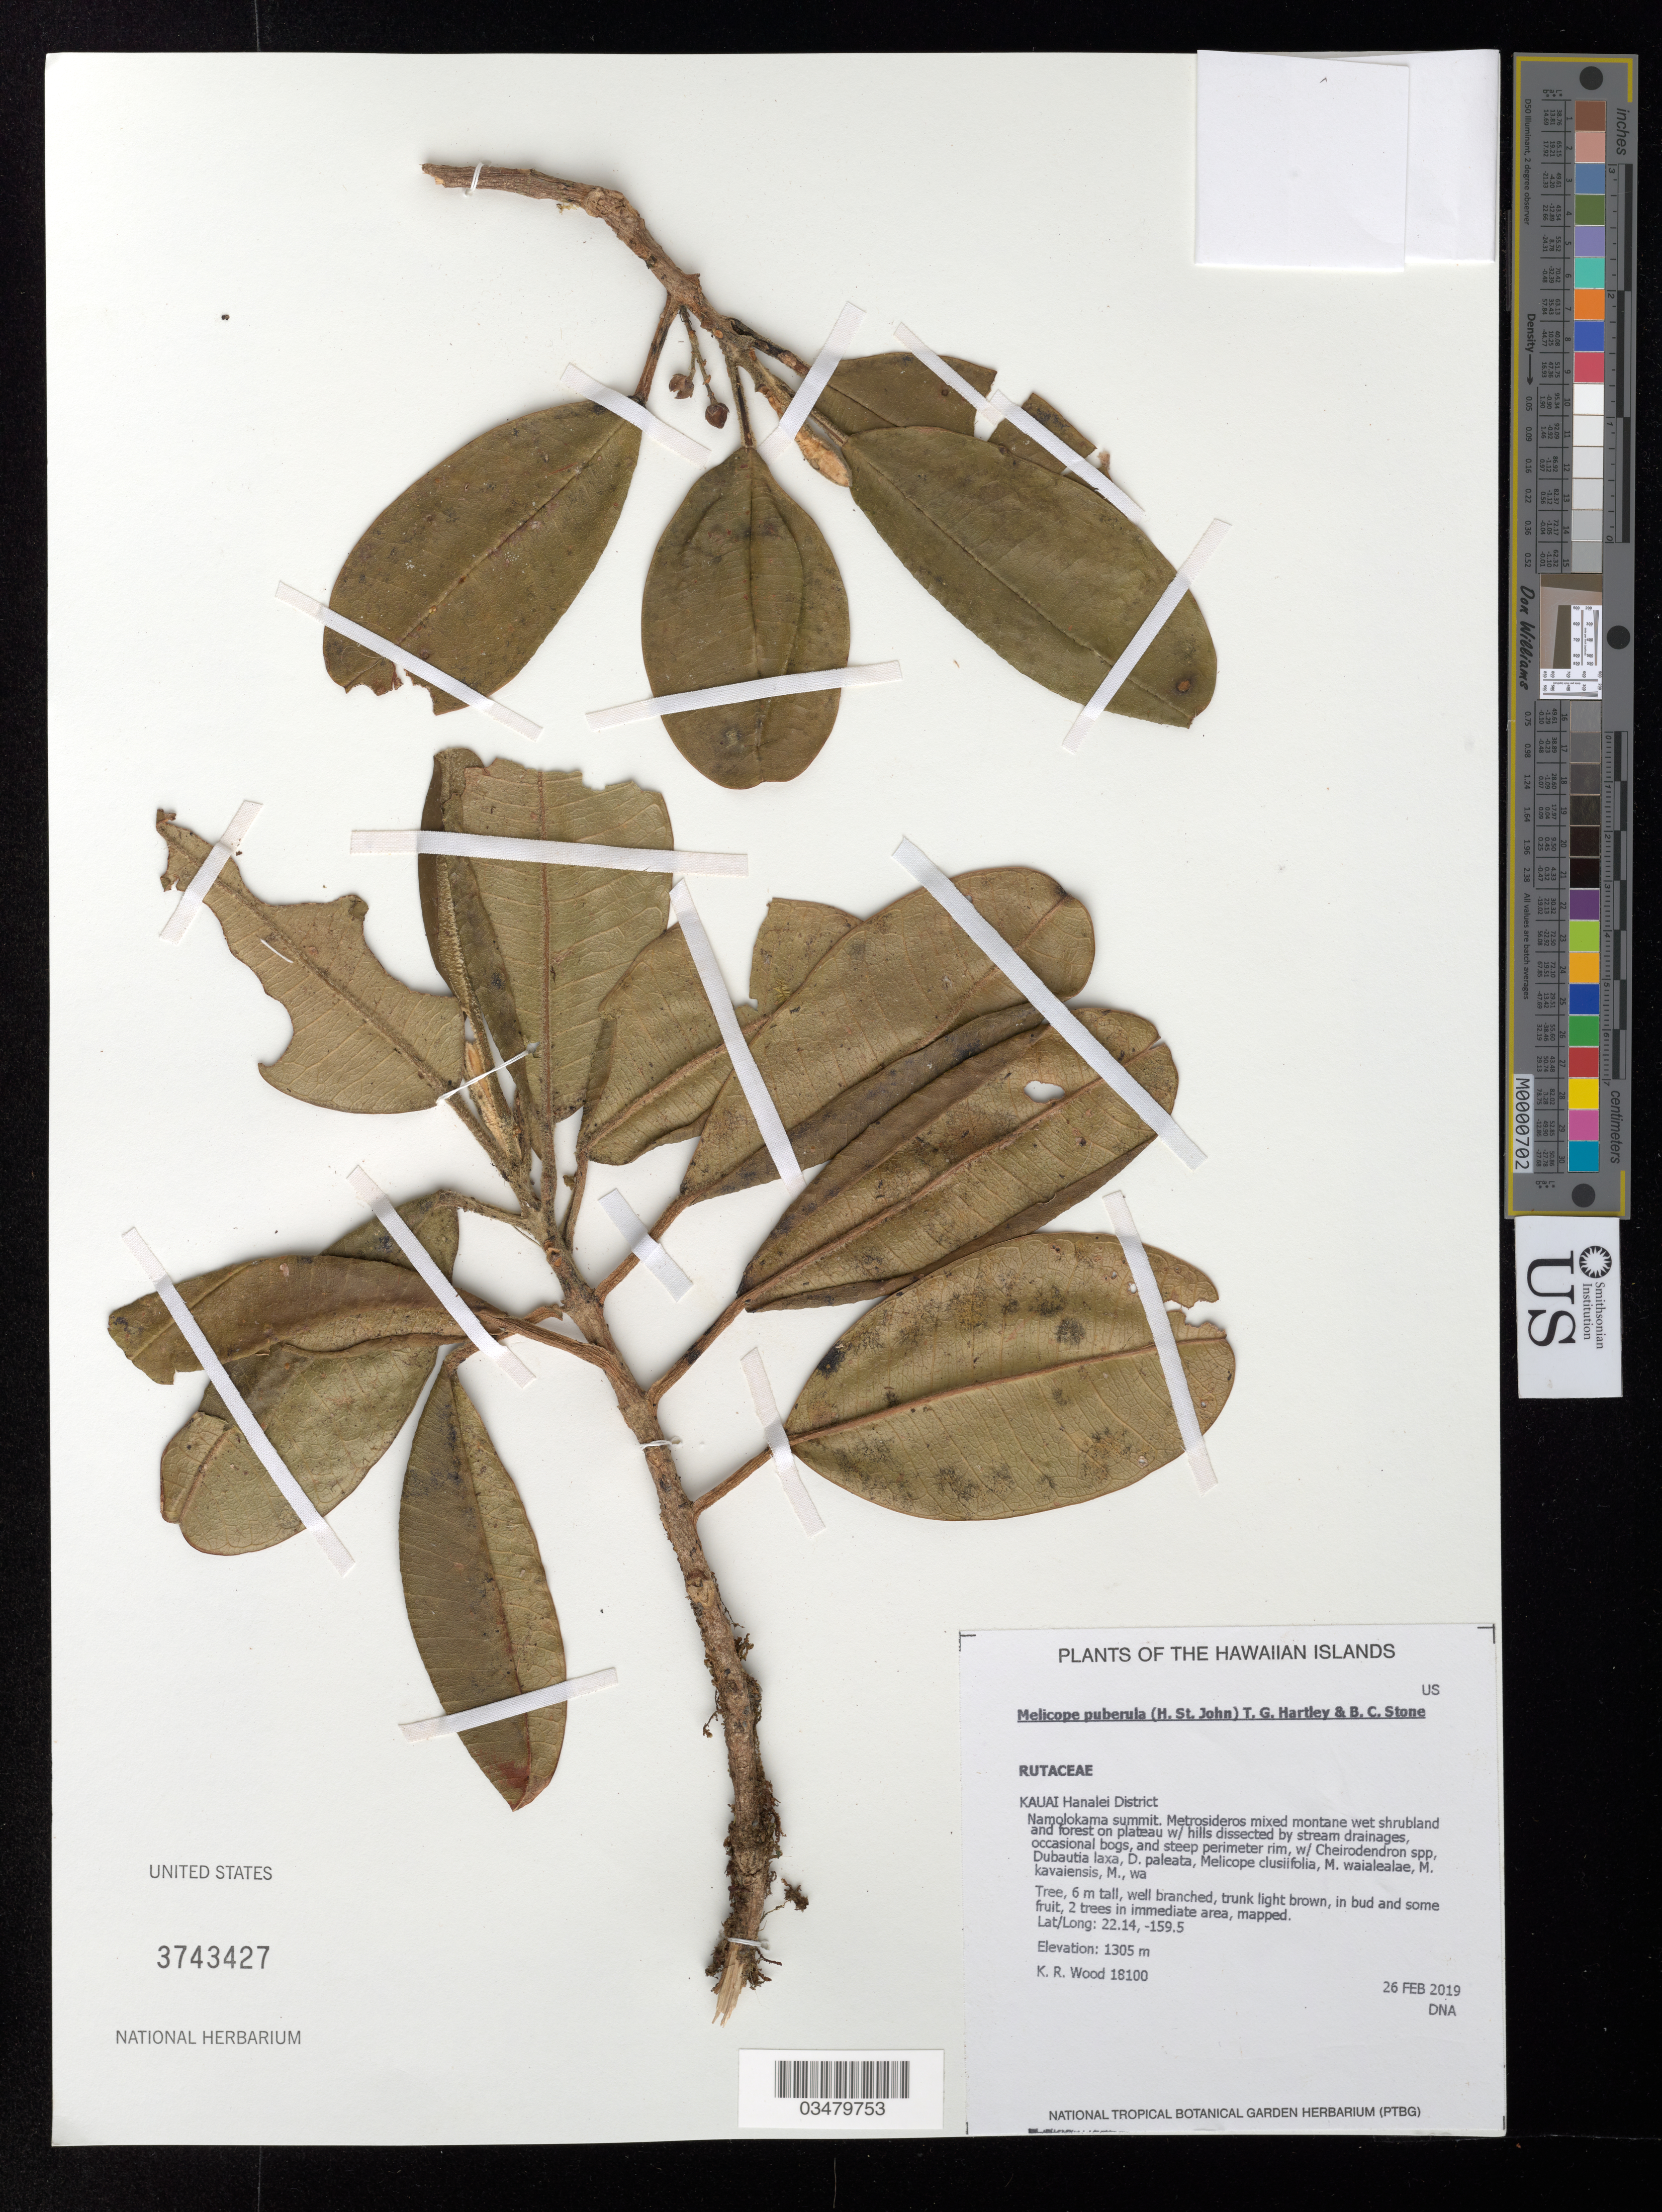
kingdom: Plantae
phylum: Tracheophyta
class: Magnoliopsida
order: Sapindales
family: Rutaceae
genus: Melicope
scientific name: Melicope puberula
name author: (H. St. John) T.G. Hartley & B.C. Stone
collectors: K. R. Wood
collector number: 18100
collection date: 2019-02-26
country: United States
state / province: Hawaii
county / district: Kauai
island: Kaua'i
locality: Hanalei District, Namolokama summit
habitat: Mixed montane wet shrubland and forest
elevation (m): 1305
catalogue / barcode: US 3743427